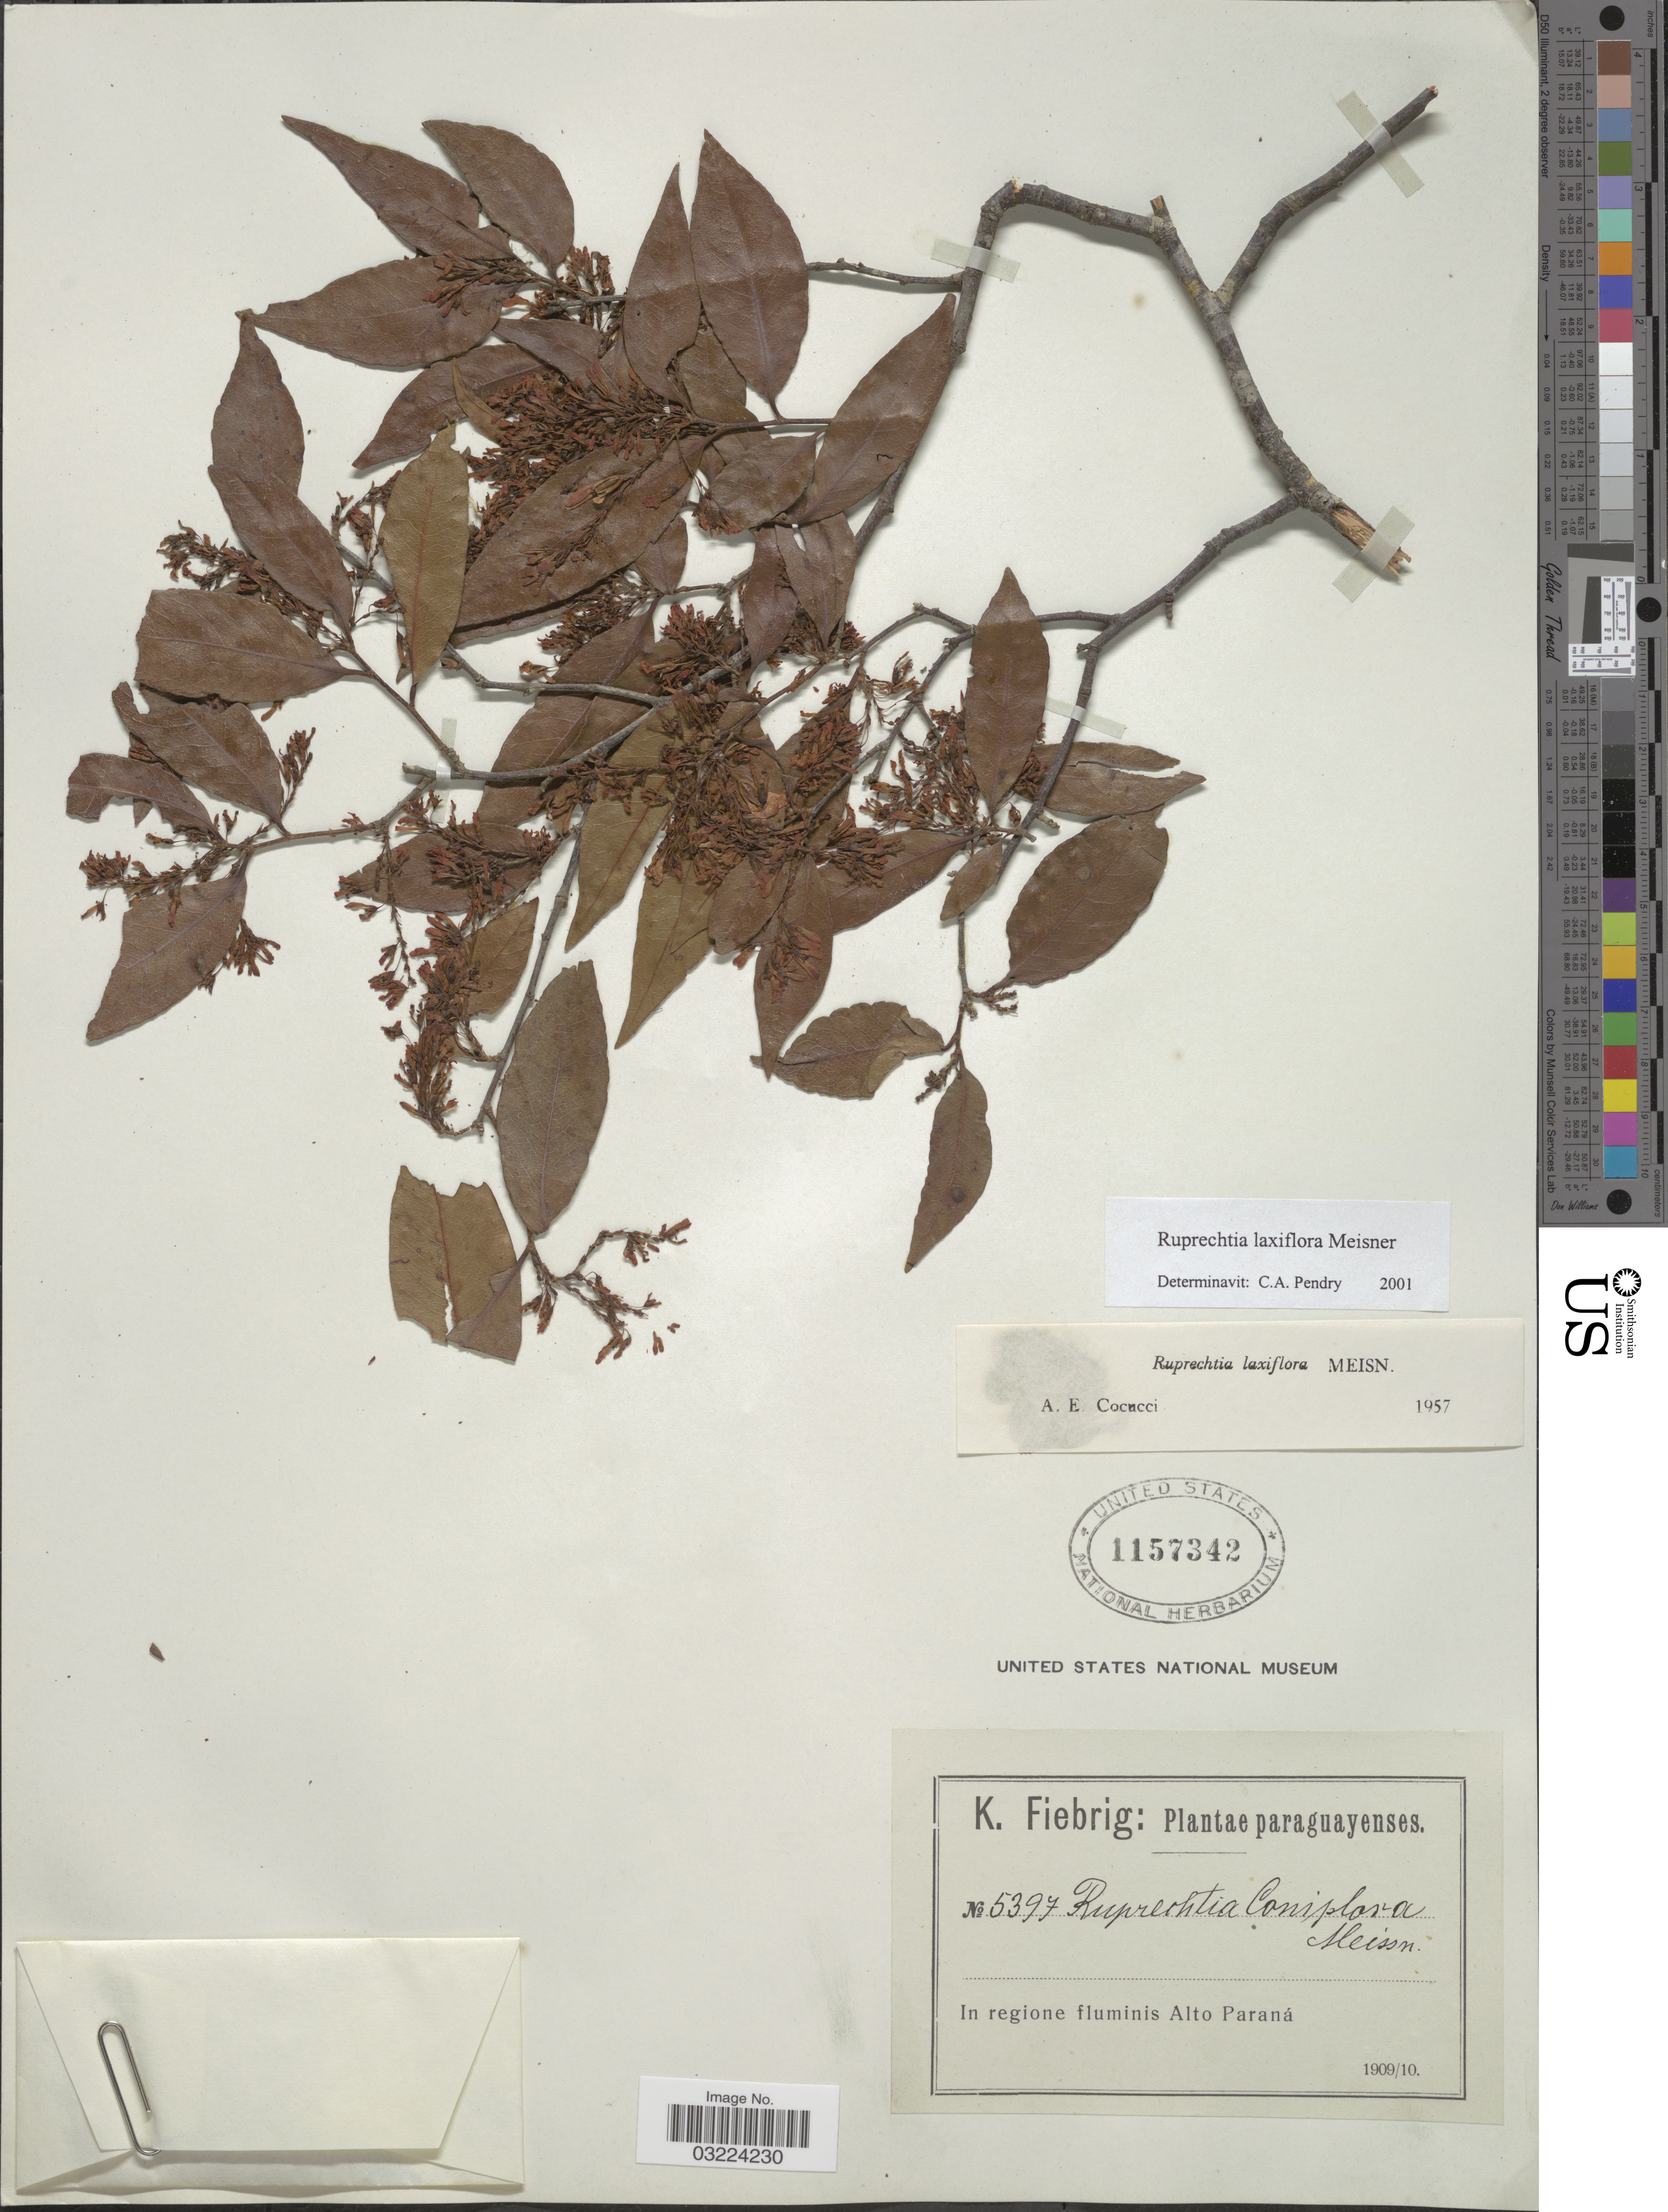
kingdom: Plantae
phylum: Tracheophyta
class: Magnoliopsida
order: Caryophyllales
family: Polygonaceae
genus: Ruprechtia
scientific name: Ruprechtia laxiflora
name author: Meisn.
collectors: K. Fiebrig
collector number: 5397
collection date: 1909/1910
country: Paraguay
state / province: Alto Parana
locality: In regione fluminis Alto Paraná.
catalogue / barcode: US 1157342